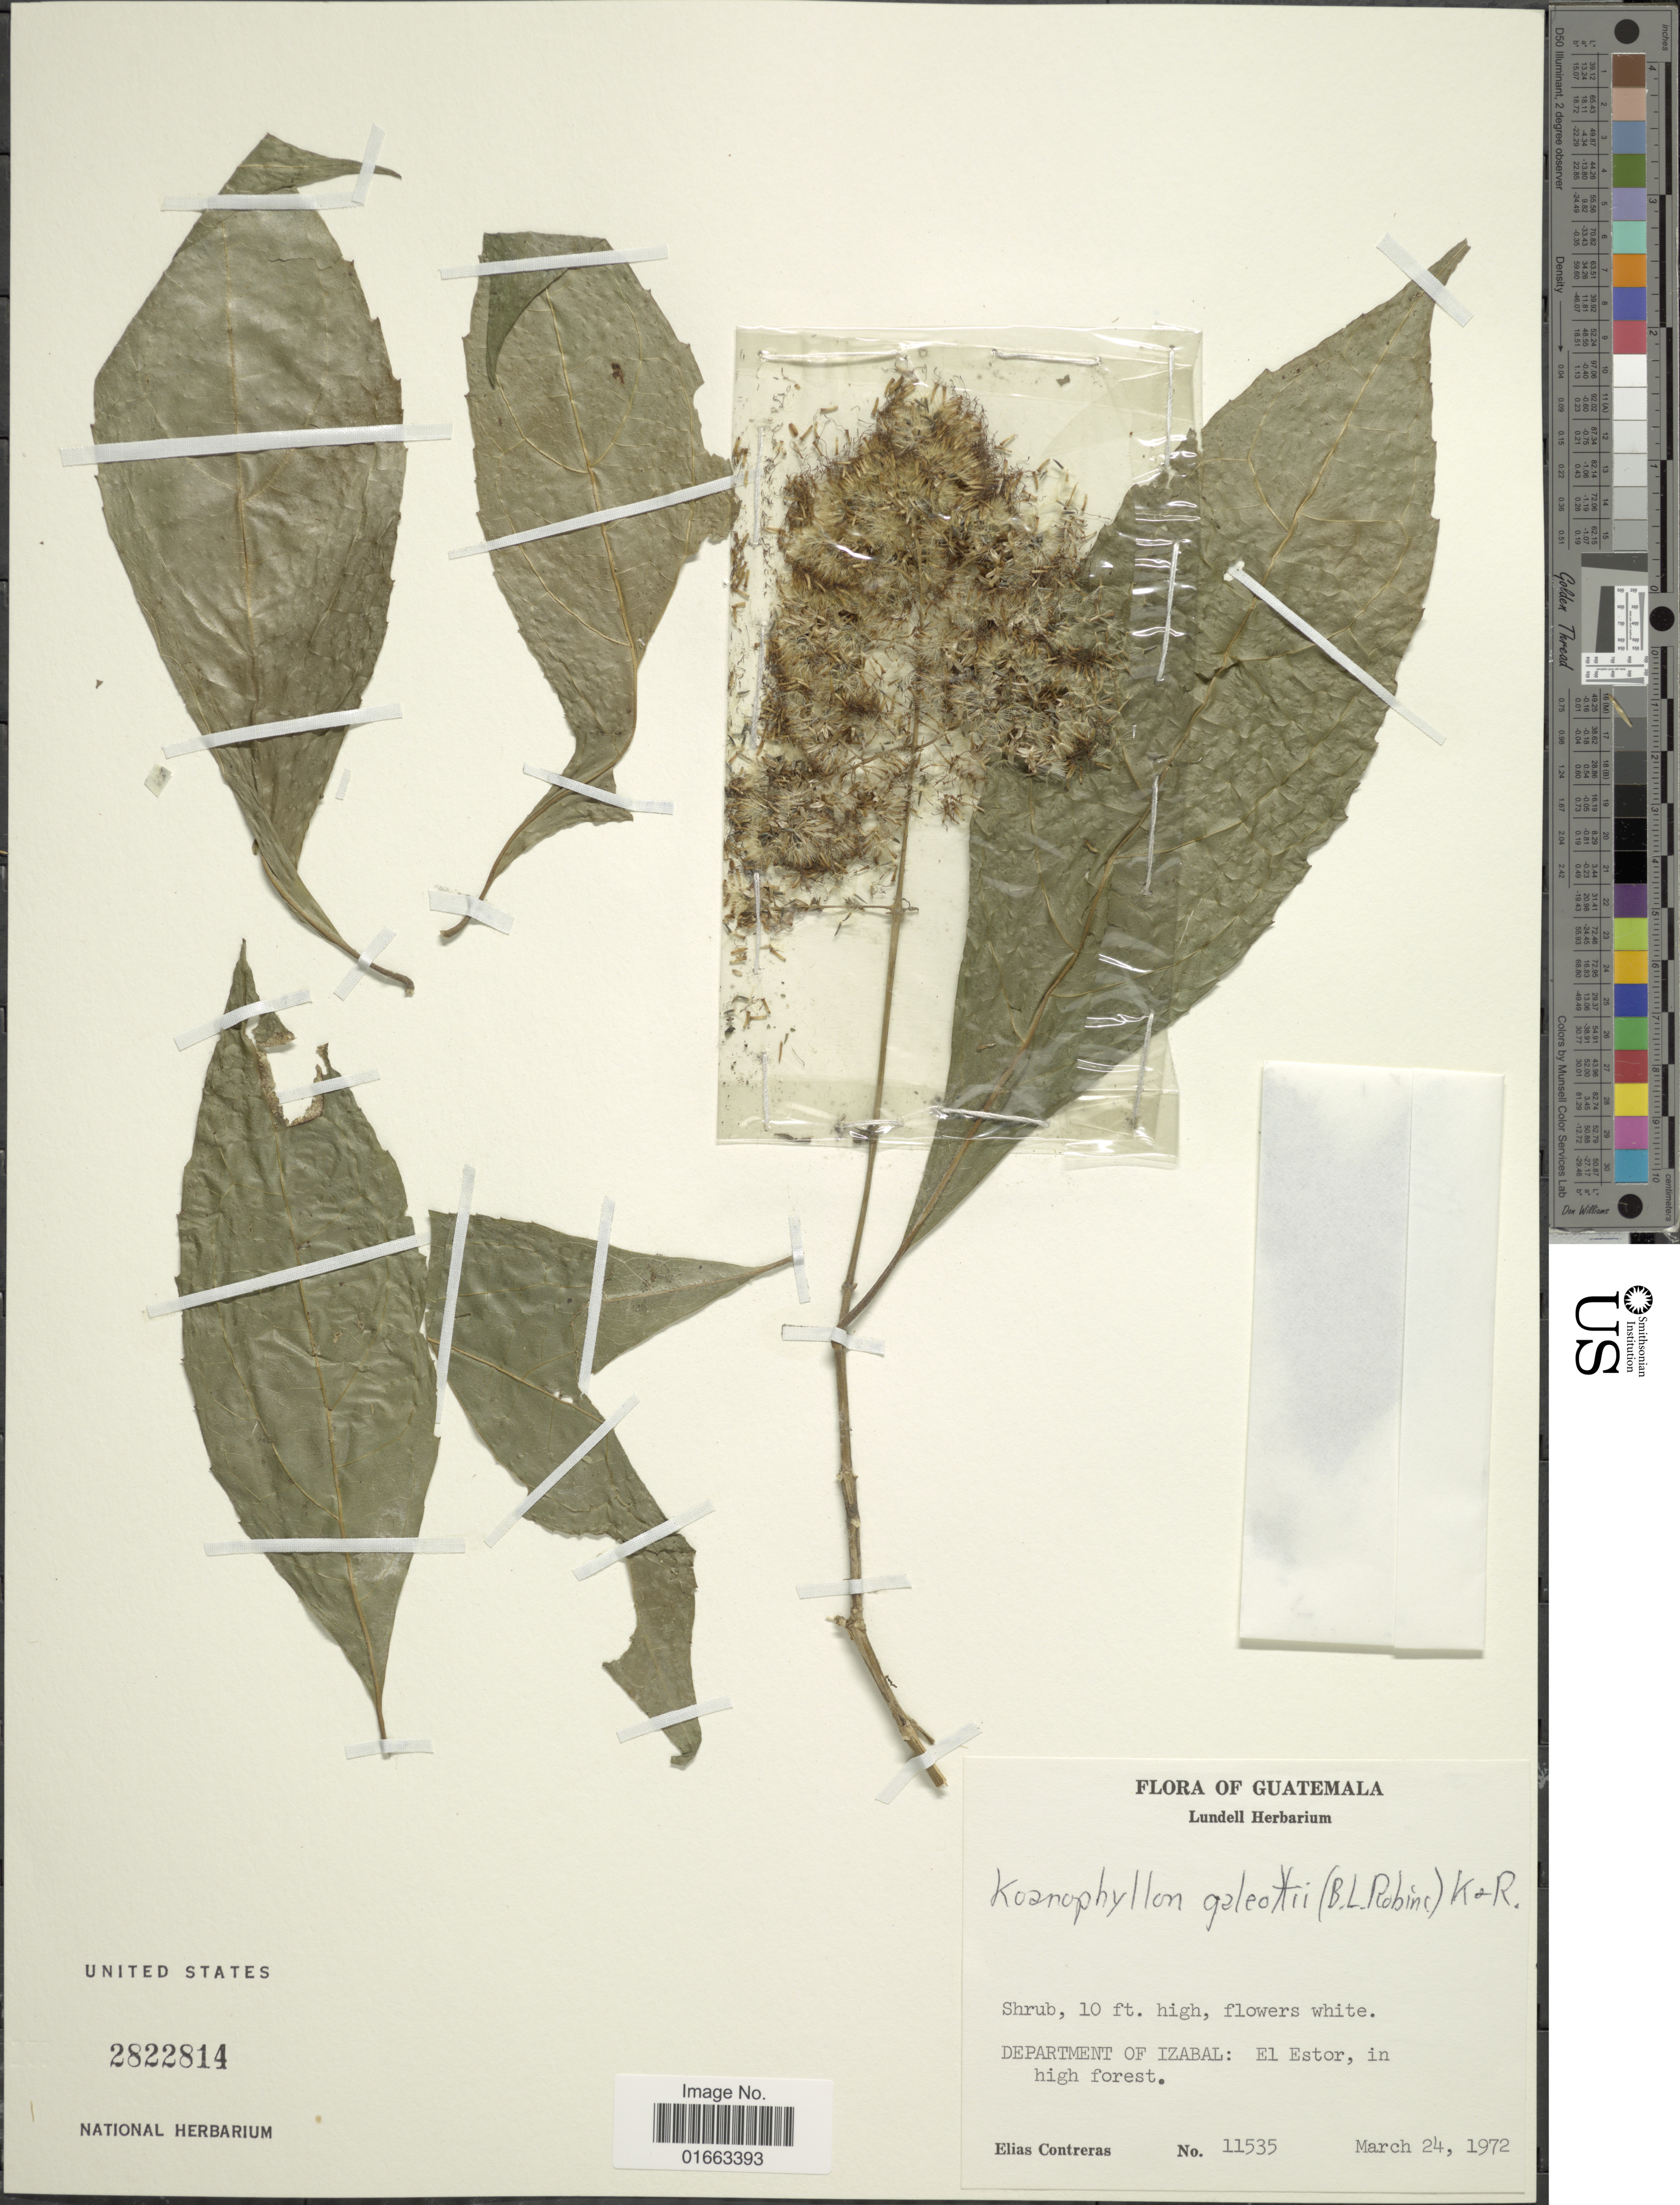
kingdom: Plantae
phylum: Tracheophyta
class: Magnoliopsida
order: Asterales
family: Asteraceae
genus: Koanophyllon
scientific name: Koanophyllon galeottii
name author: (B.L. Rob.) R.M. King & H. Rob.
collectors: E. Contreras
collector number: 11535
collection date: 1972-03-24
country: Guatemala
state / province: Izabal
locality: El Estor, in high forest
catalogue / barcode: US 2822814